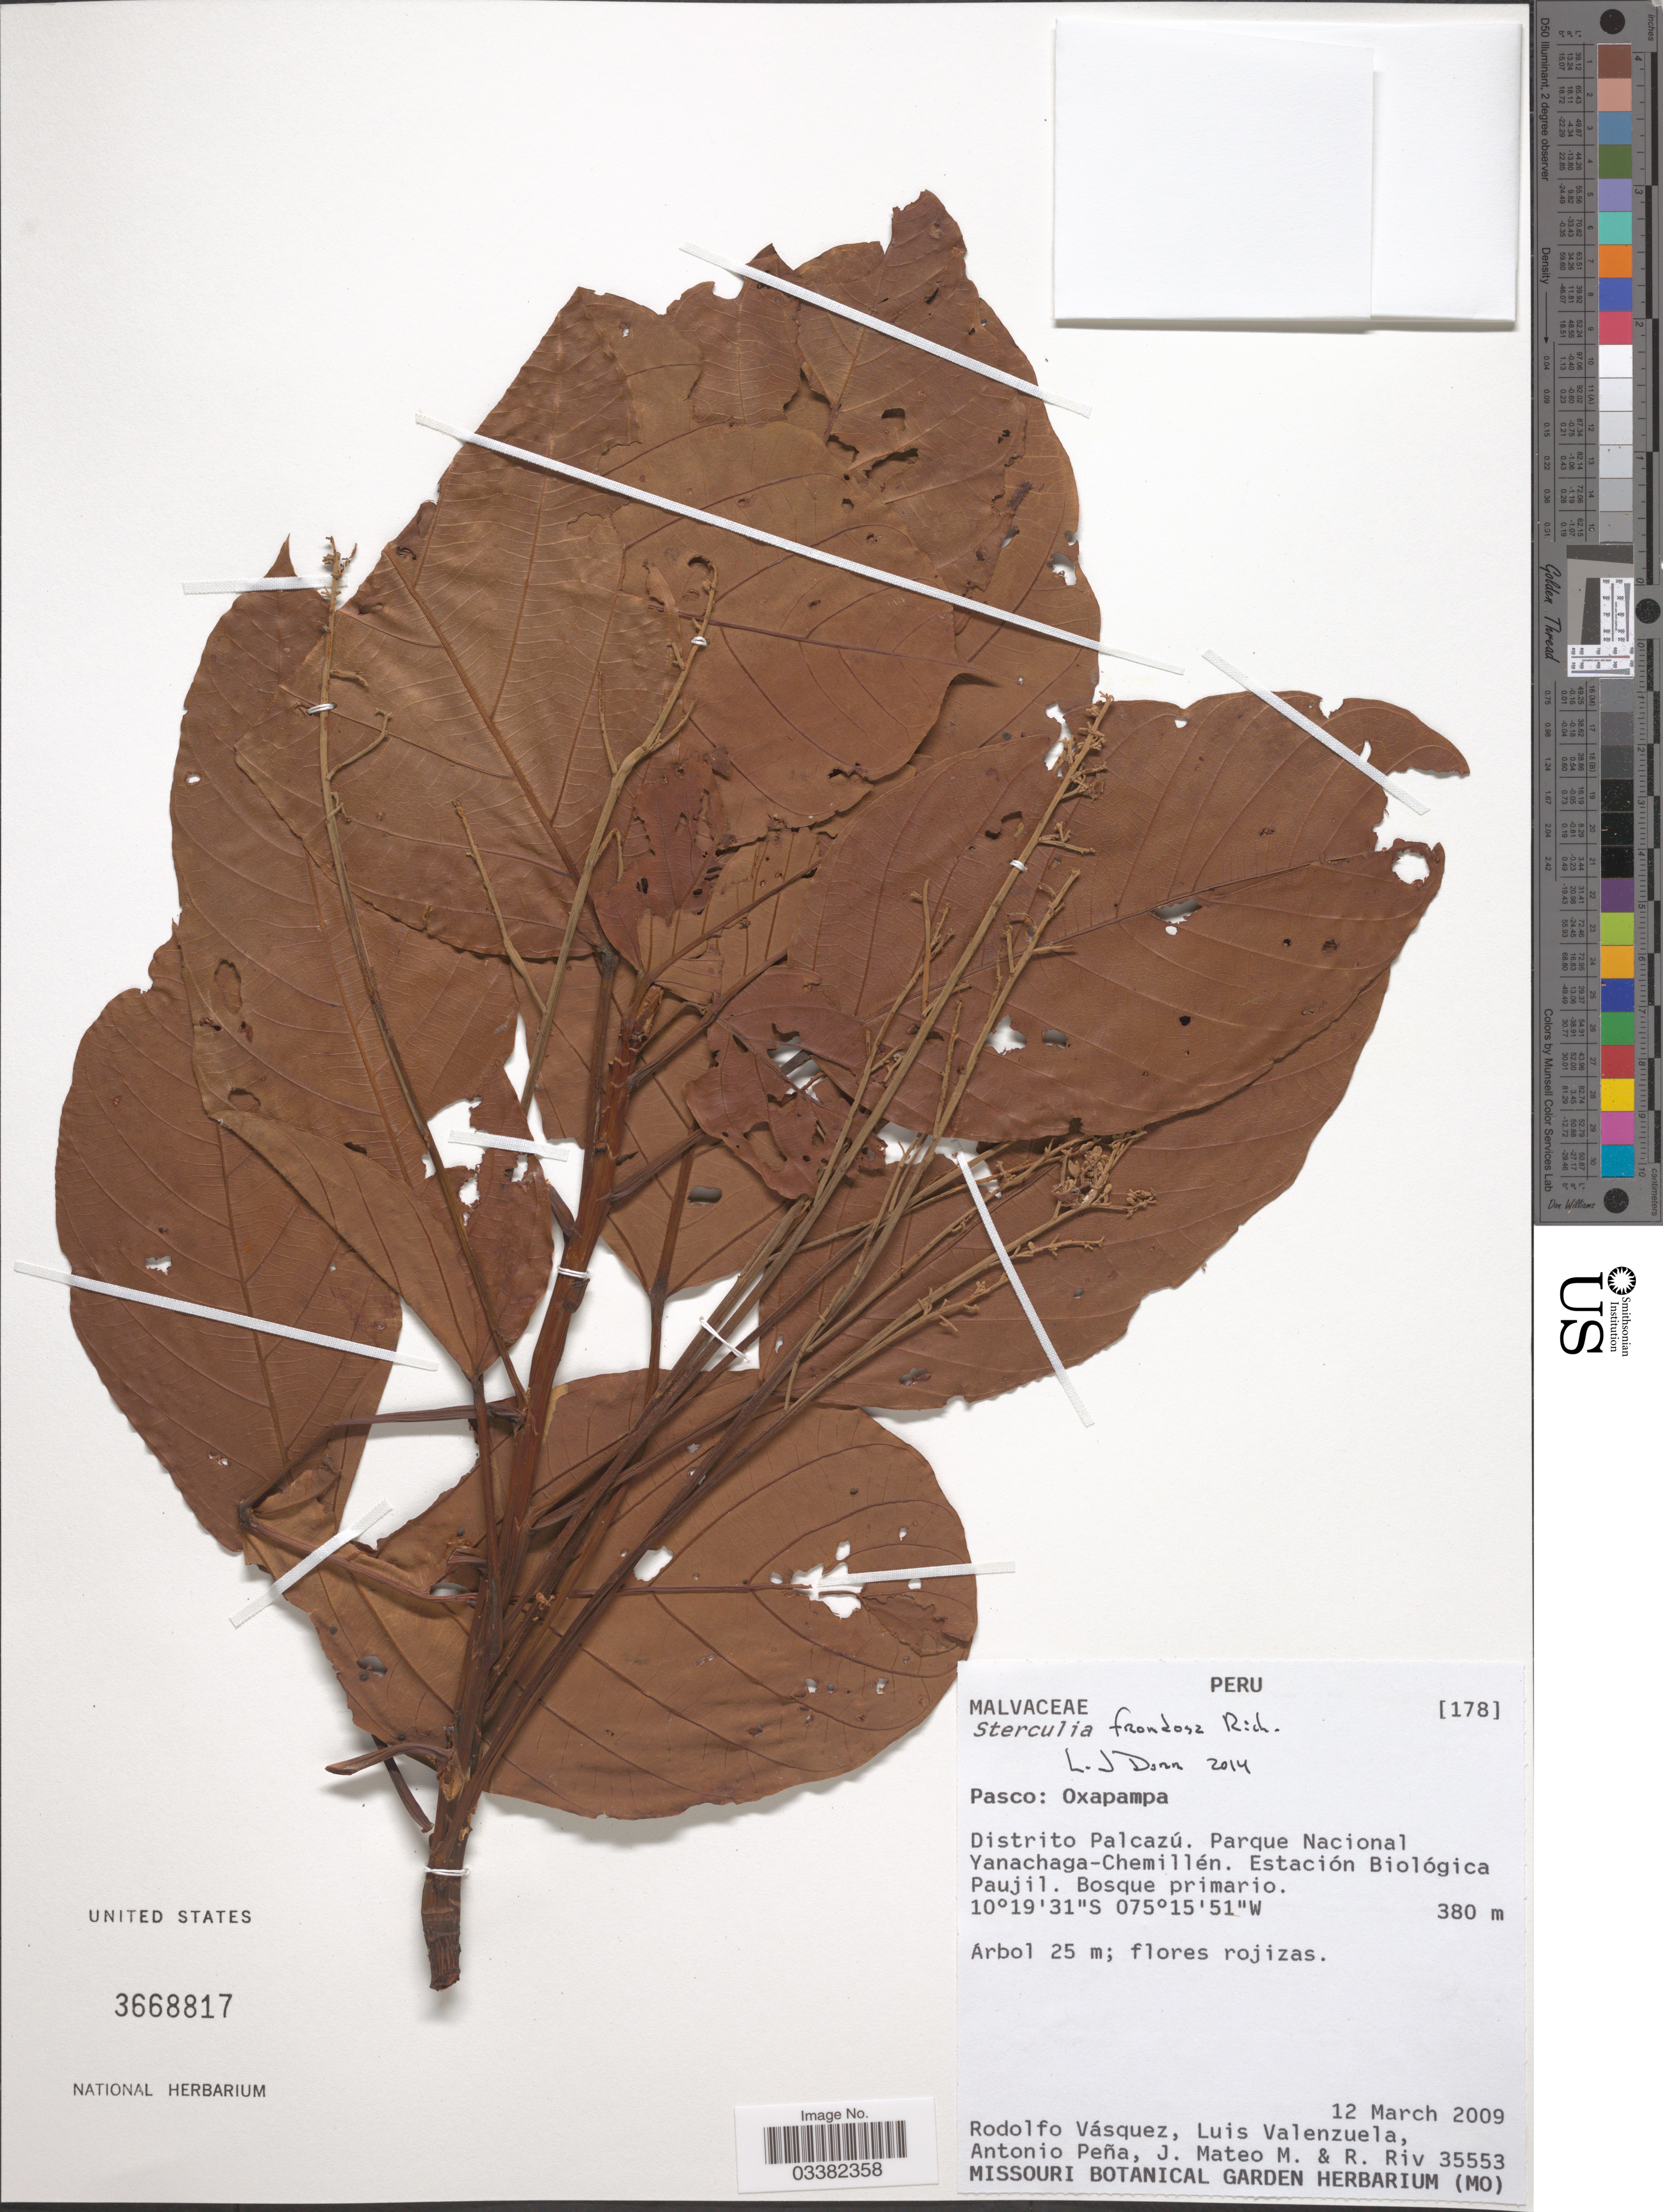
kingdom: Plantae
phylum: Tracheophyta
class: Magnoliopsida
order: Malvales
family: Malvaceae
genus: Sterculia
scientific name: Sterculia frondosa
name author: Rich.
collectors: R. Vásquez, L. Valenzuela, A. Pena, J. Mateo M. & R. Riv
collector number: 35553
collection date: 2009-03-12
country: Peru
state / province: Pasco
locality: Oxapampa. Distrito Palcazú. Parque Nacional Yanachaga-Chemillén. Estación Biológica Paujil.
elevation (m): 380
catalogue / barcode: US 3668817